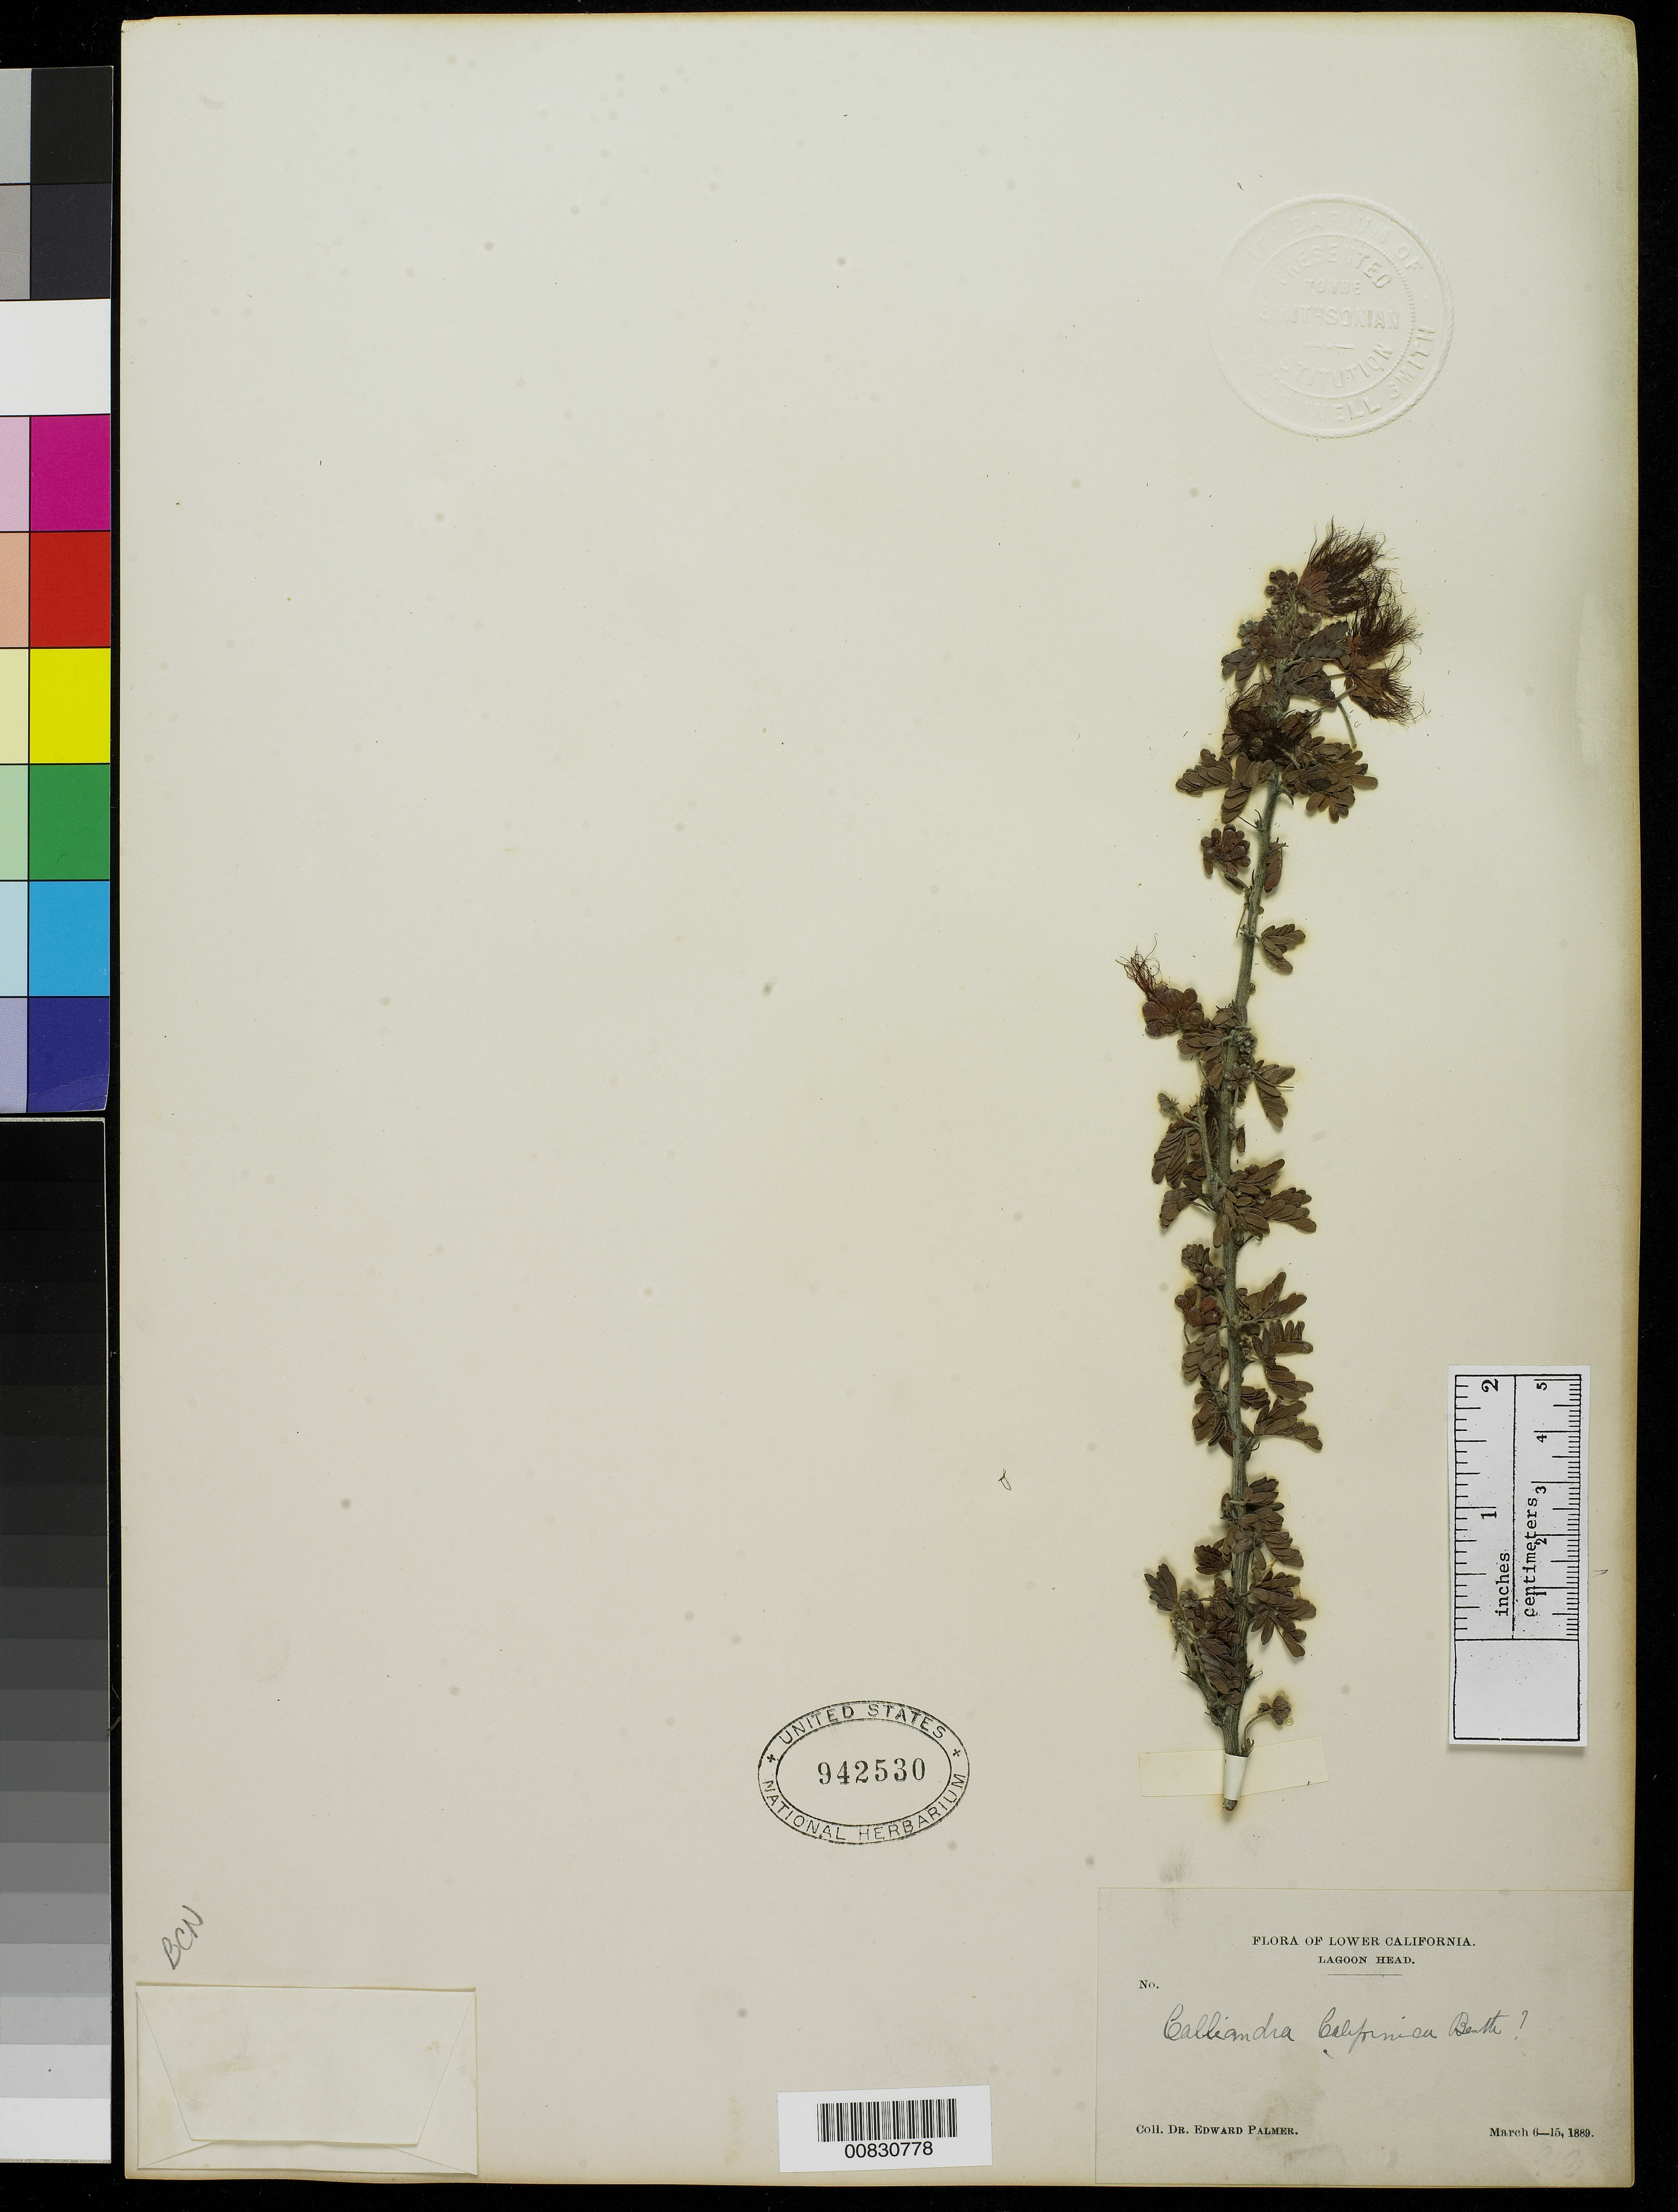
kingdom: Plantae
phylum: Tracheophyta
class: Magnoliopsida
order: Fabales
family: Fabaceae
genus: Calliandra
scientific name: Calliandra californica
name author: Benth.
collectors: E. Palmer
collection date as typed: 06 Mar 1889 to 15 Mar 1889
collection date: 1889-03-06/1889-03-15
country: Mexico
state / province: Baja California Norte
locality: Lagoon Head, Baja California.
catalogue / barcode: US 942530